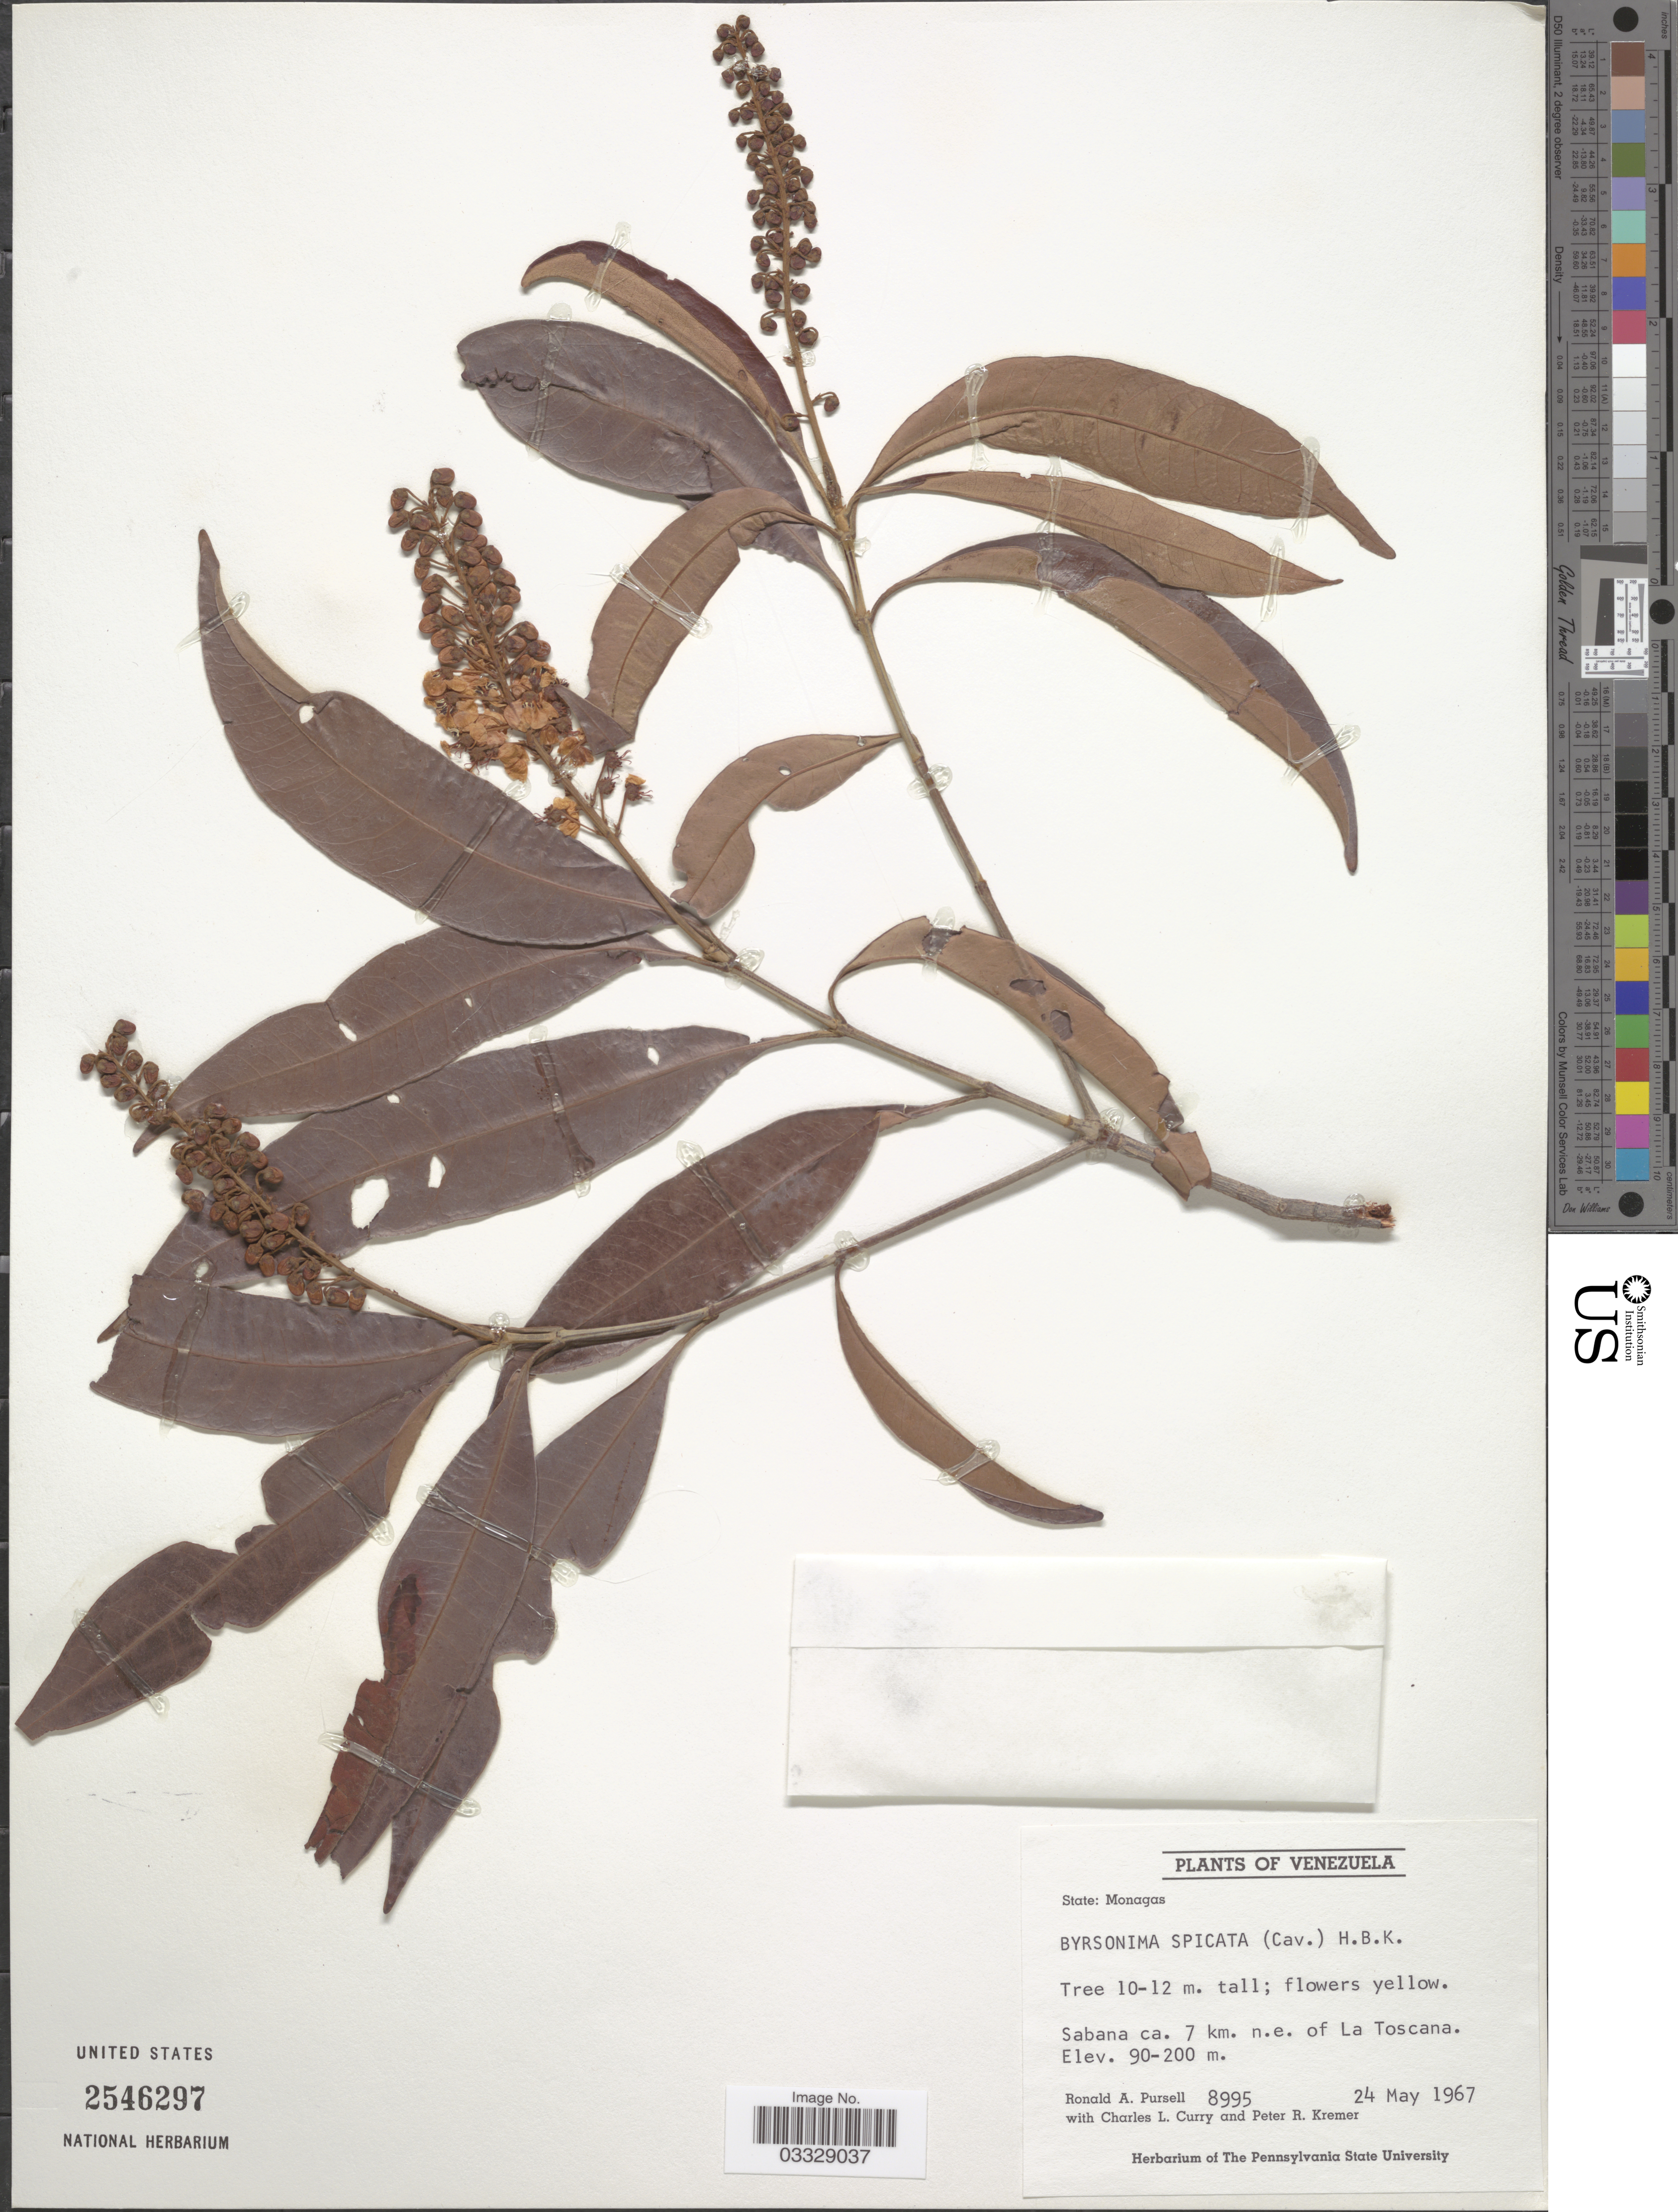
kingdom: Plantae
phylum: Tracheophyta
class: Magnoliopsida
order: Malpighiales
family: Malpighiaceae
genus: Byrsonima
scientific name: Byrsonima spicata (Cav.) DC.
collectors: R. A. Pursell, C. L. Curry & P. Kremer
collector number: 8995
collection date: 1967-05-24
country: Venezuela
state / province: Monagas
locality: Sabana ca. 7 km. n.e. of La Toscana.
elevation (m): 90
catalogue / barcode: US 2546297